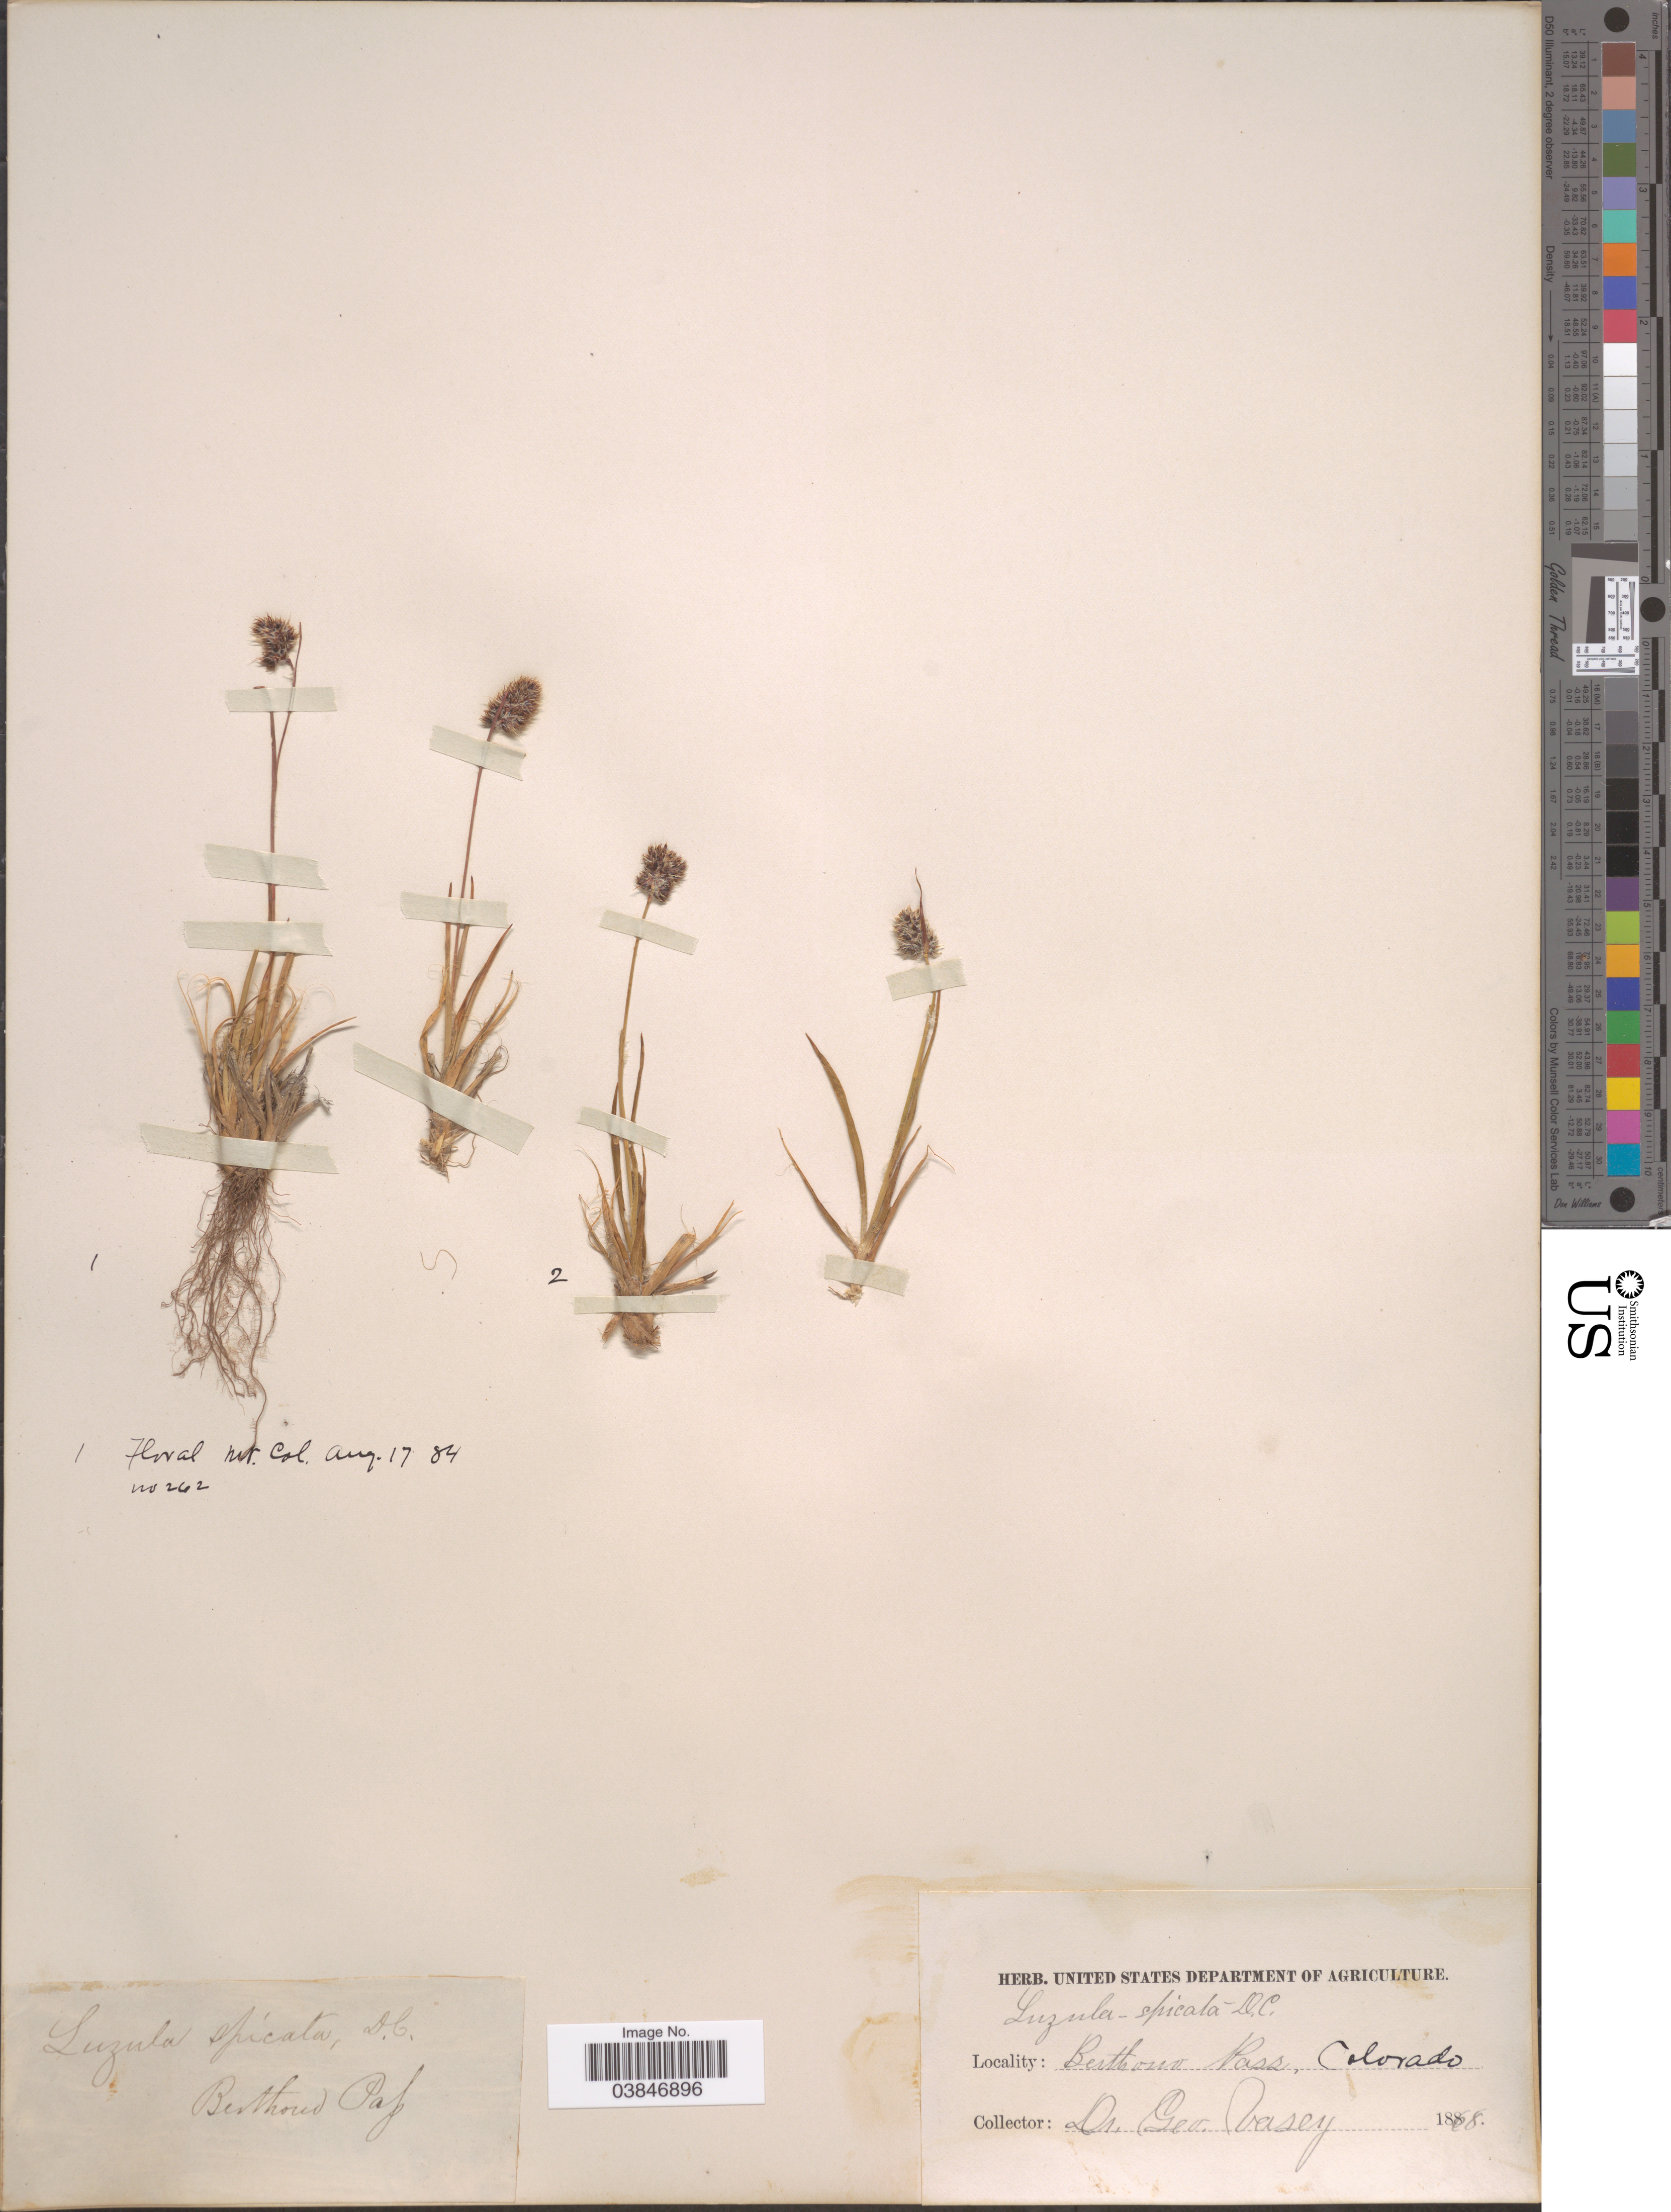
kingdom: Plantae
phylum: Tracheophyta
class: Liliopsida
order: Poales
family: Juncaceae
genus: Luzula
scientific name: Luzula spicata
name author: (L.) DC.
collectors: G. Vasey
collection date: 1868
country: United States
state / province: Colorado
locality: Berthoud Pass.